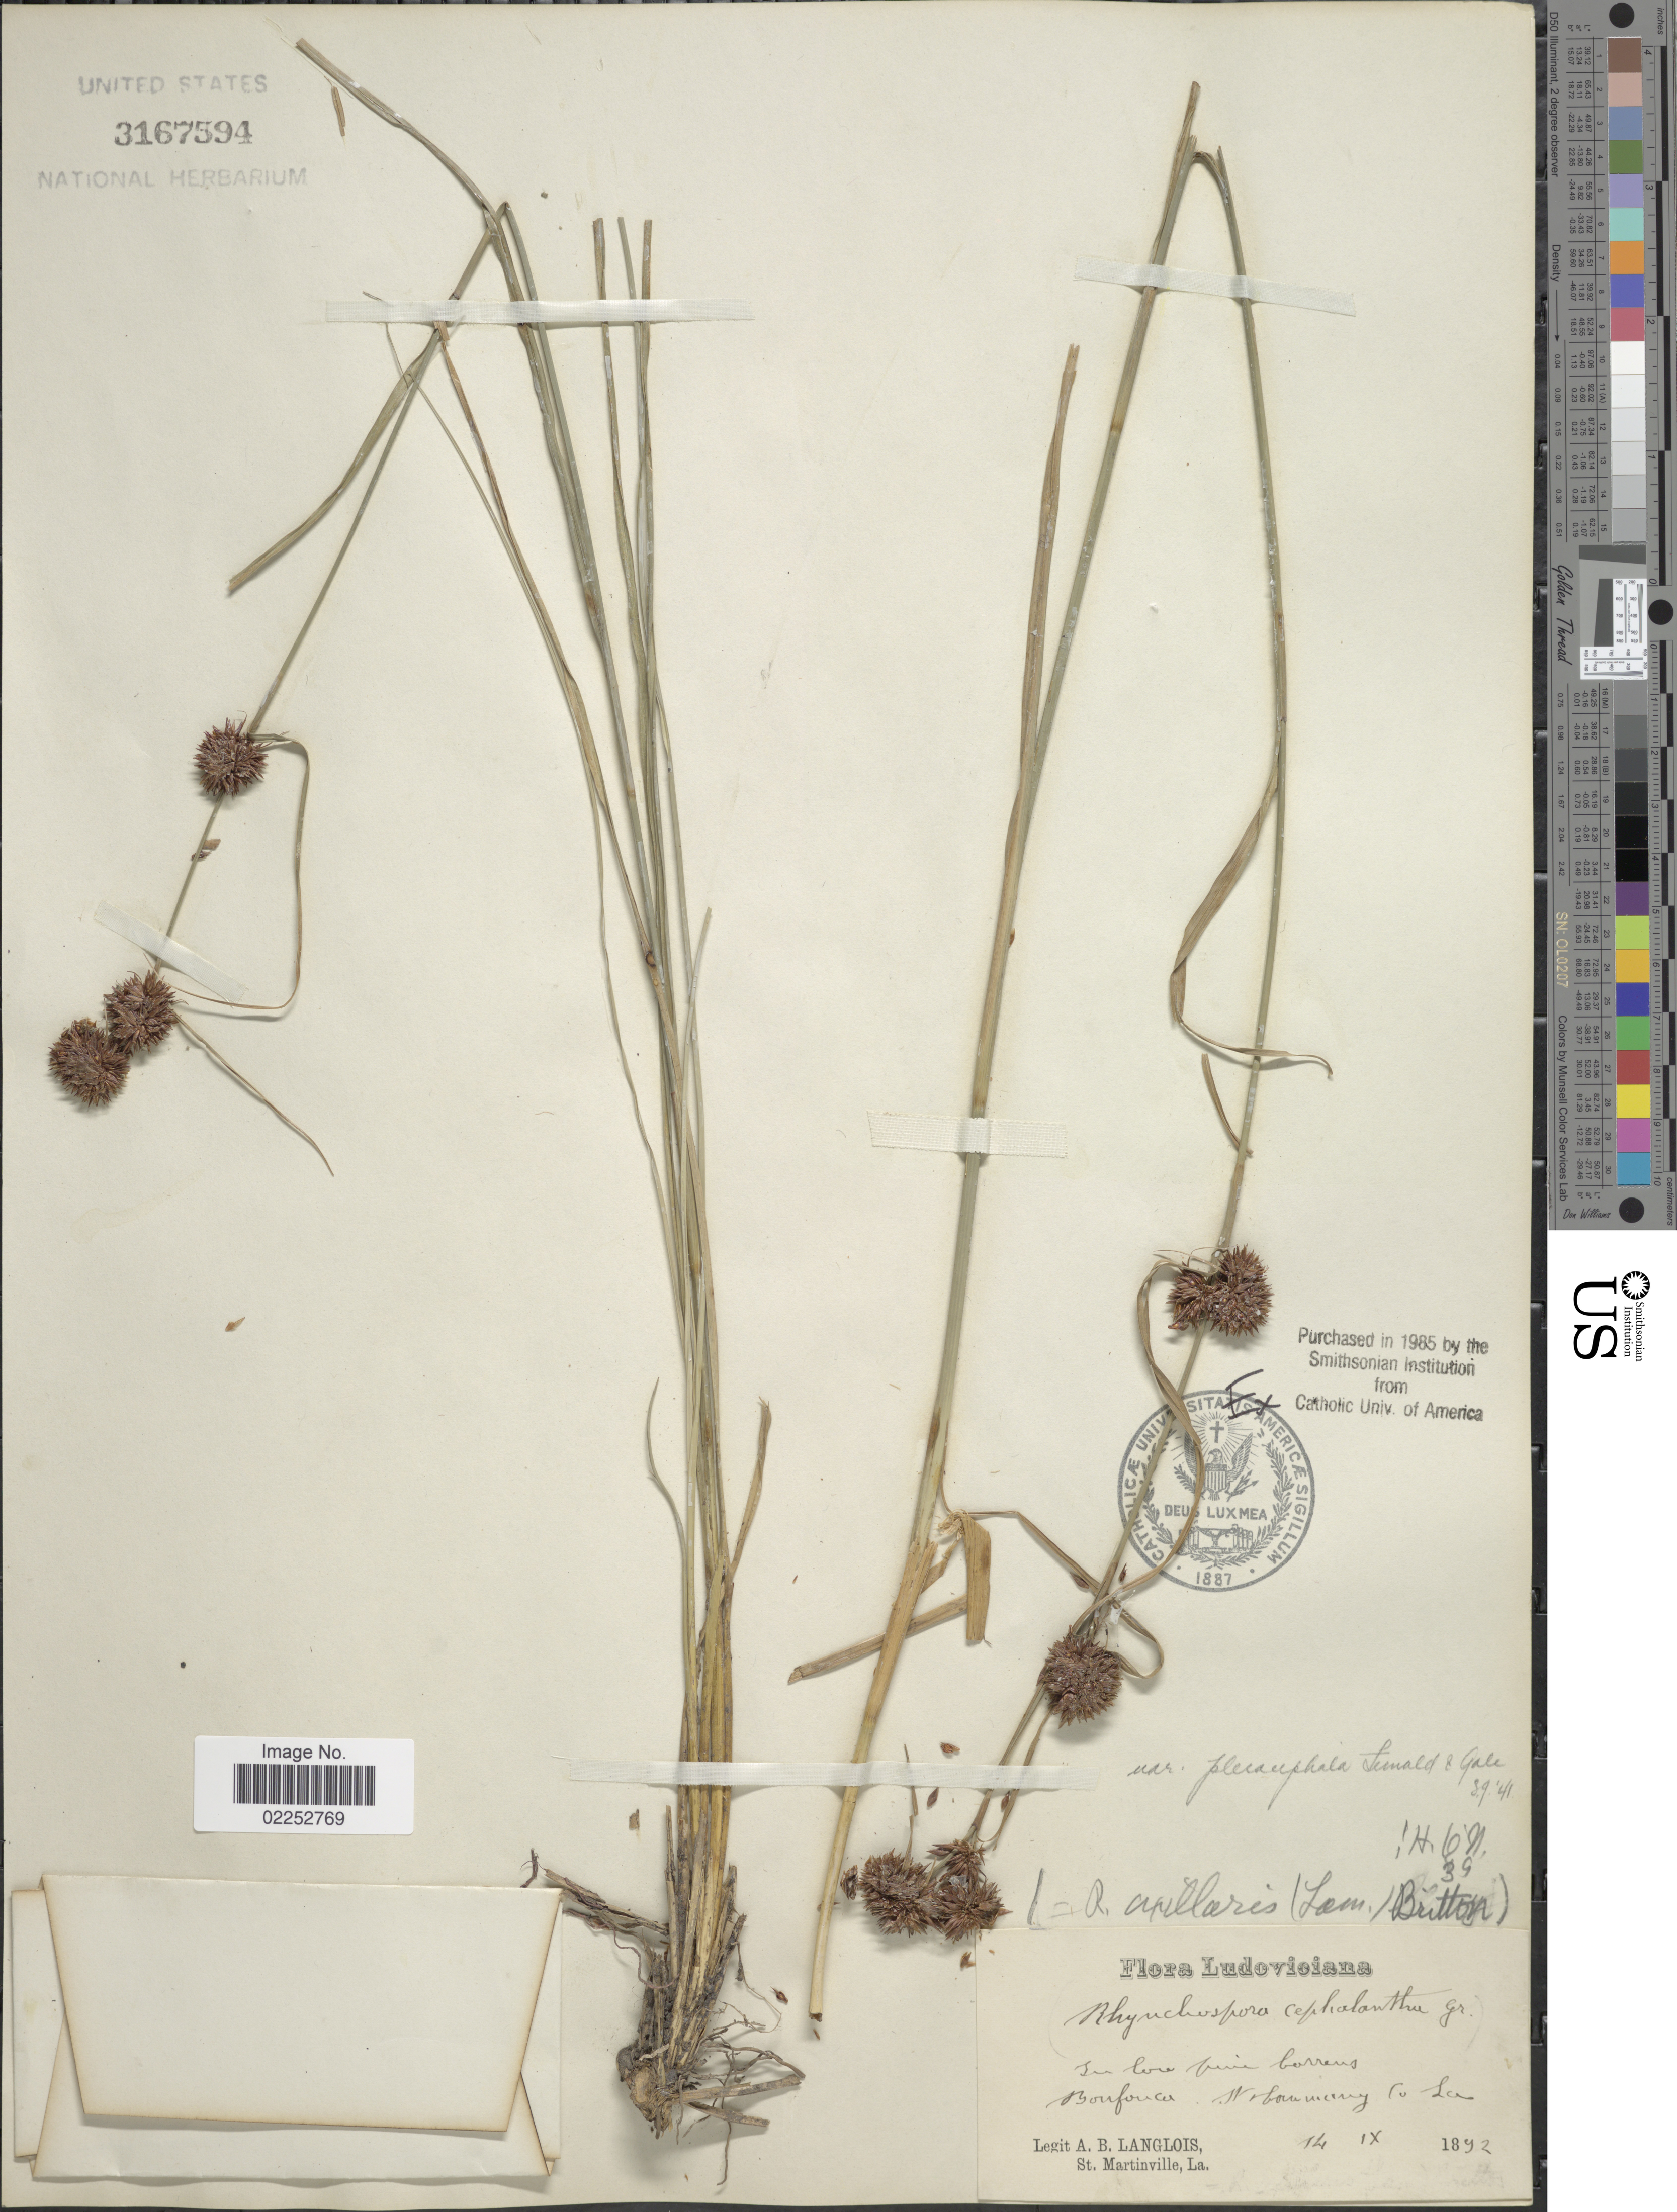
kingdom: Plantae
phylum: Tracheophyta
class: Liliopsida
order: Poales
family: Cyperaceae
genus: Rhynchospora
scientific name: Rhynchospora cephalantha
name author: A. Gray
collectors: A. Langlois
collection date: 1892-09-14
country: United States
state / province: Louisiana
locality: St. Tammany Co., Bonfouca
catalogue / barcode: US 3167594